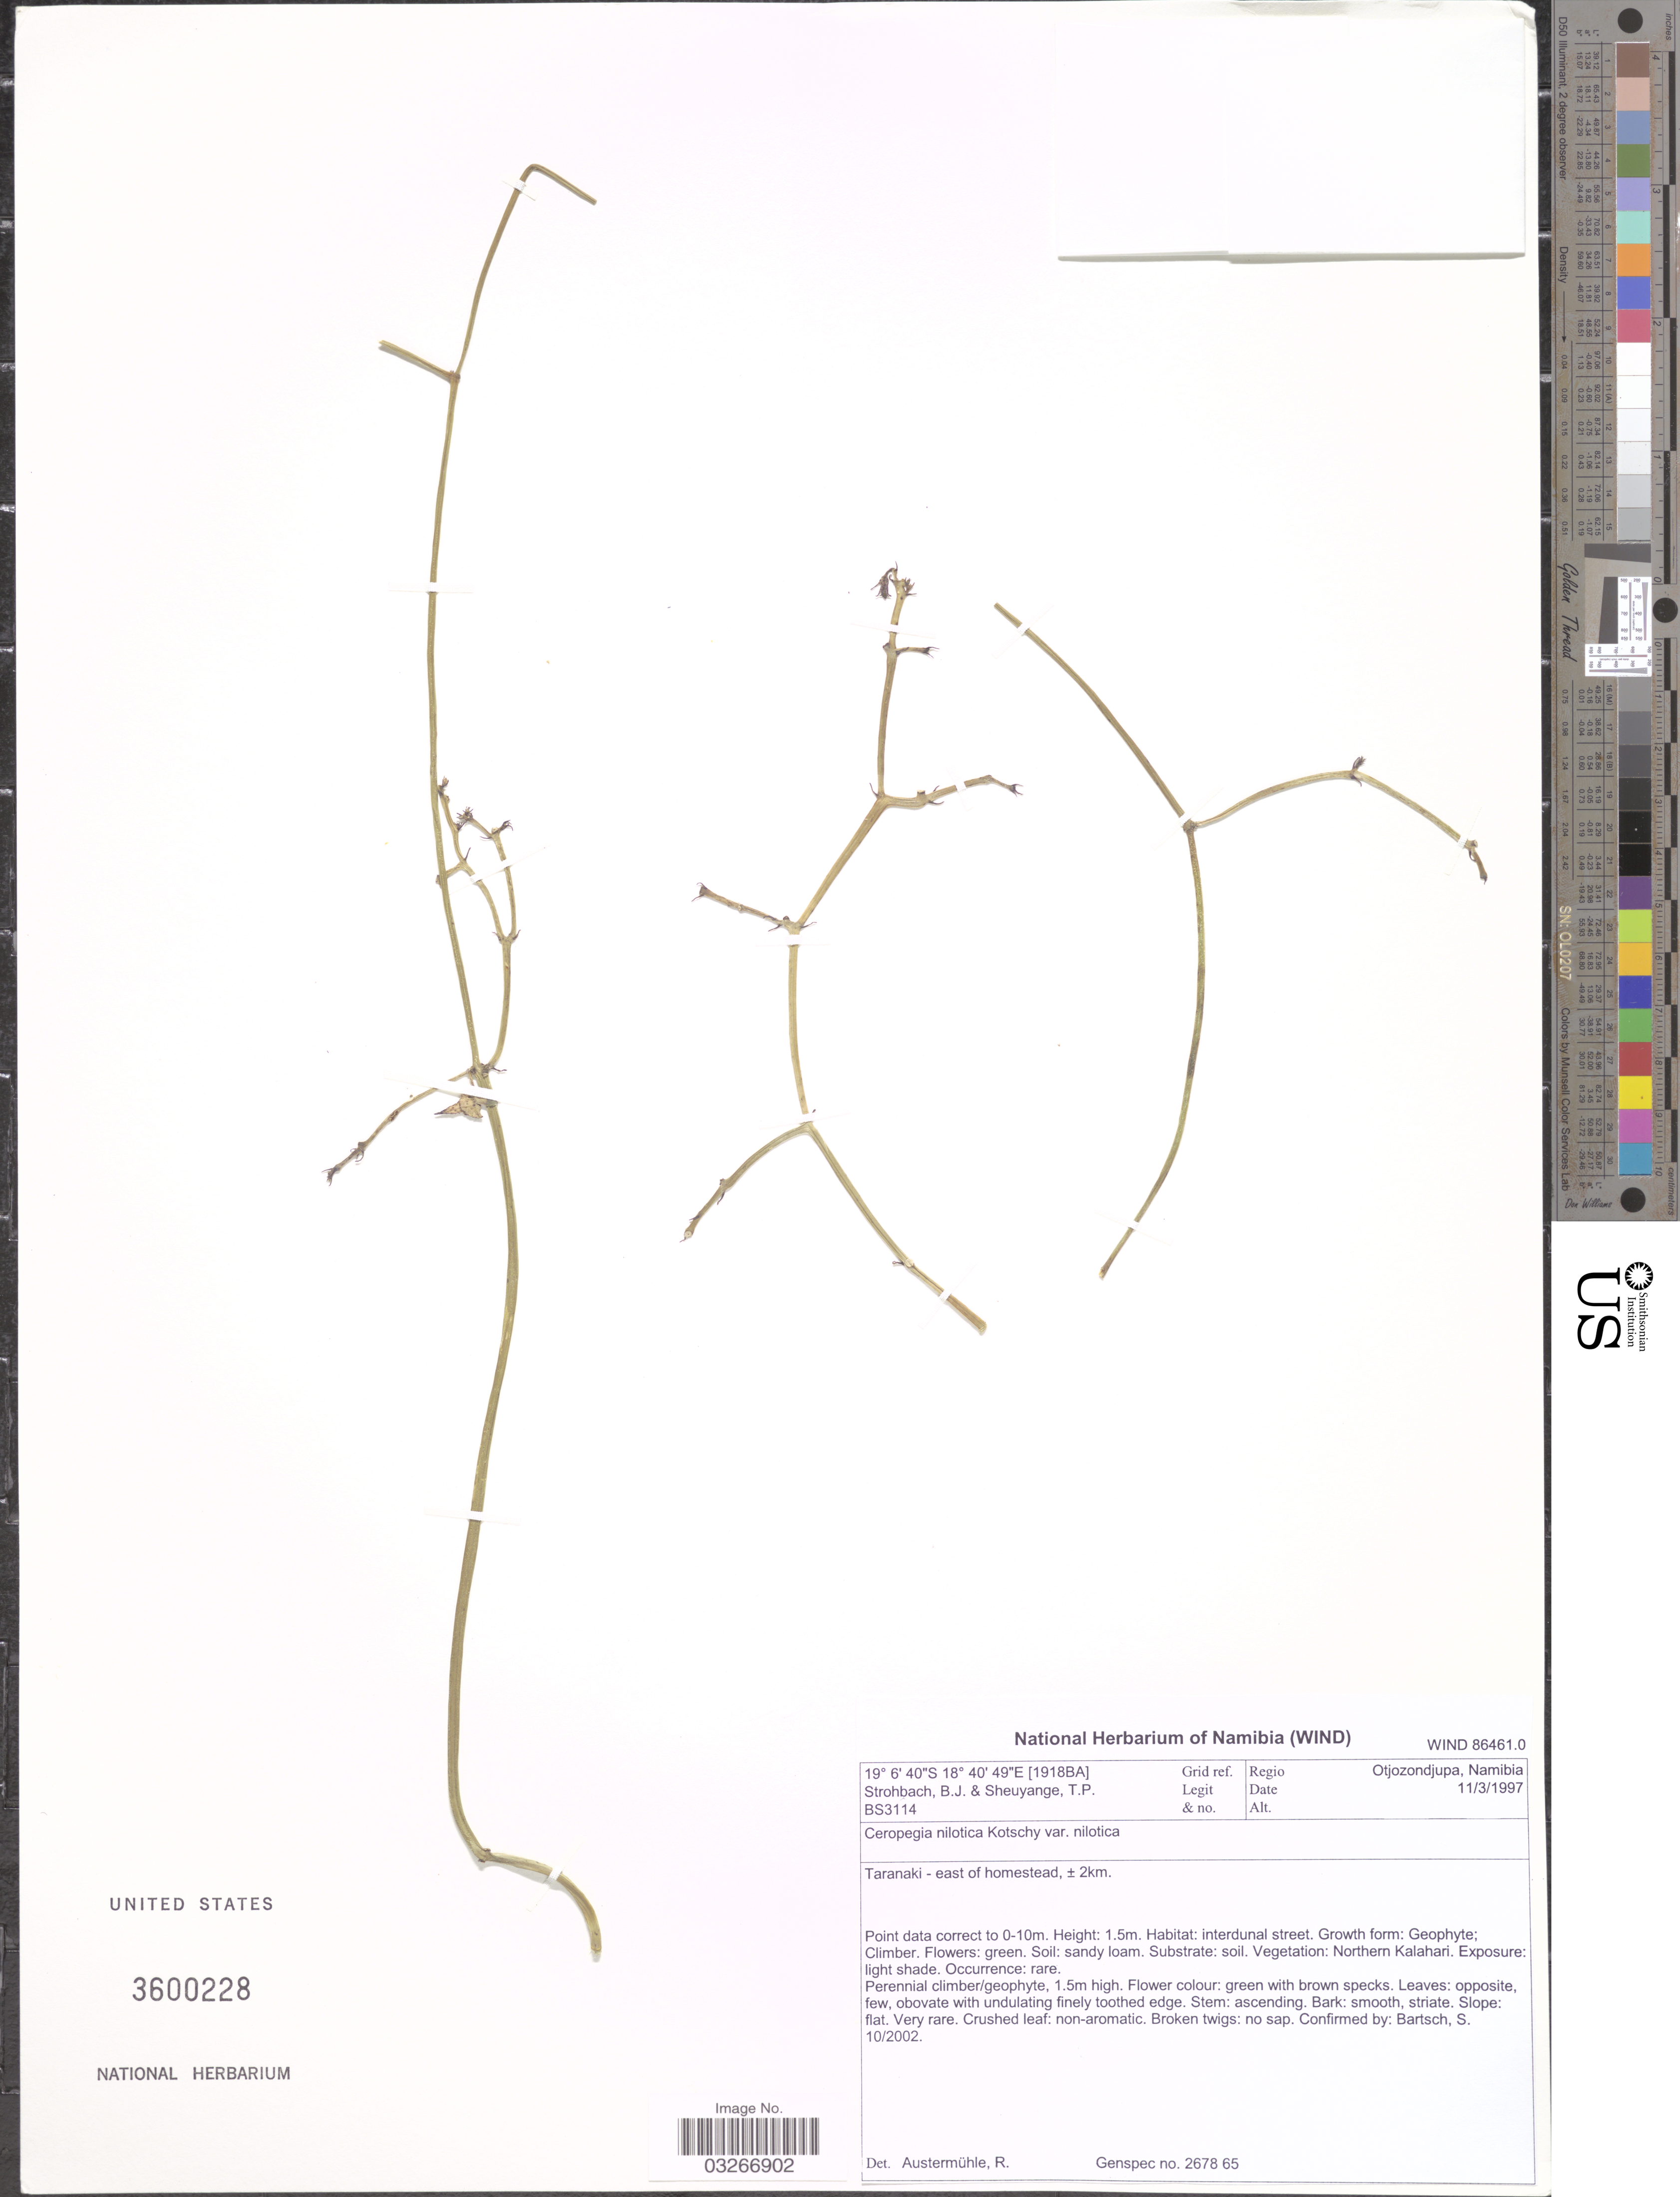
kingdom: Plantae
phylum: Tracheophyta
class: Magnoliopsida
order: Gentianales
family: Apocynaceae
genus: Ceropegia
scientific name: Ceropegia nilotica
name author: Kotschy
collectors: B. Strohbach & T. Sheuyange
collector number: BS3114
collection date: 1997-03-11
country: Namibia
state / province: Otjozondjupa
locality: [1918BA] Grid ref. Regio Otjozondjupa. Taranaki - east of homestead, ± 2km.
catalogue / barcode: US 3600228